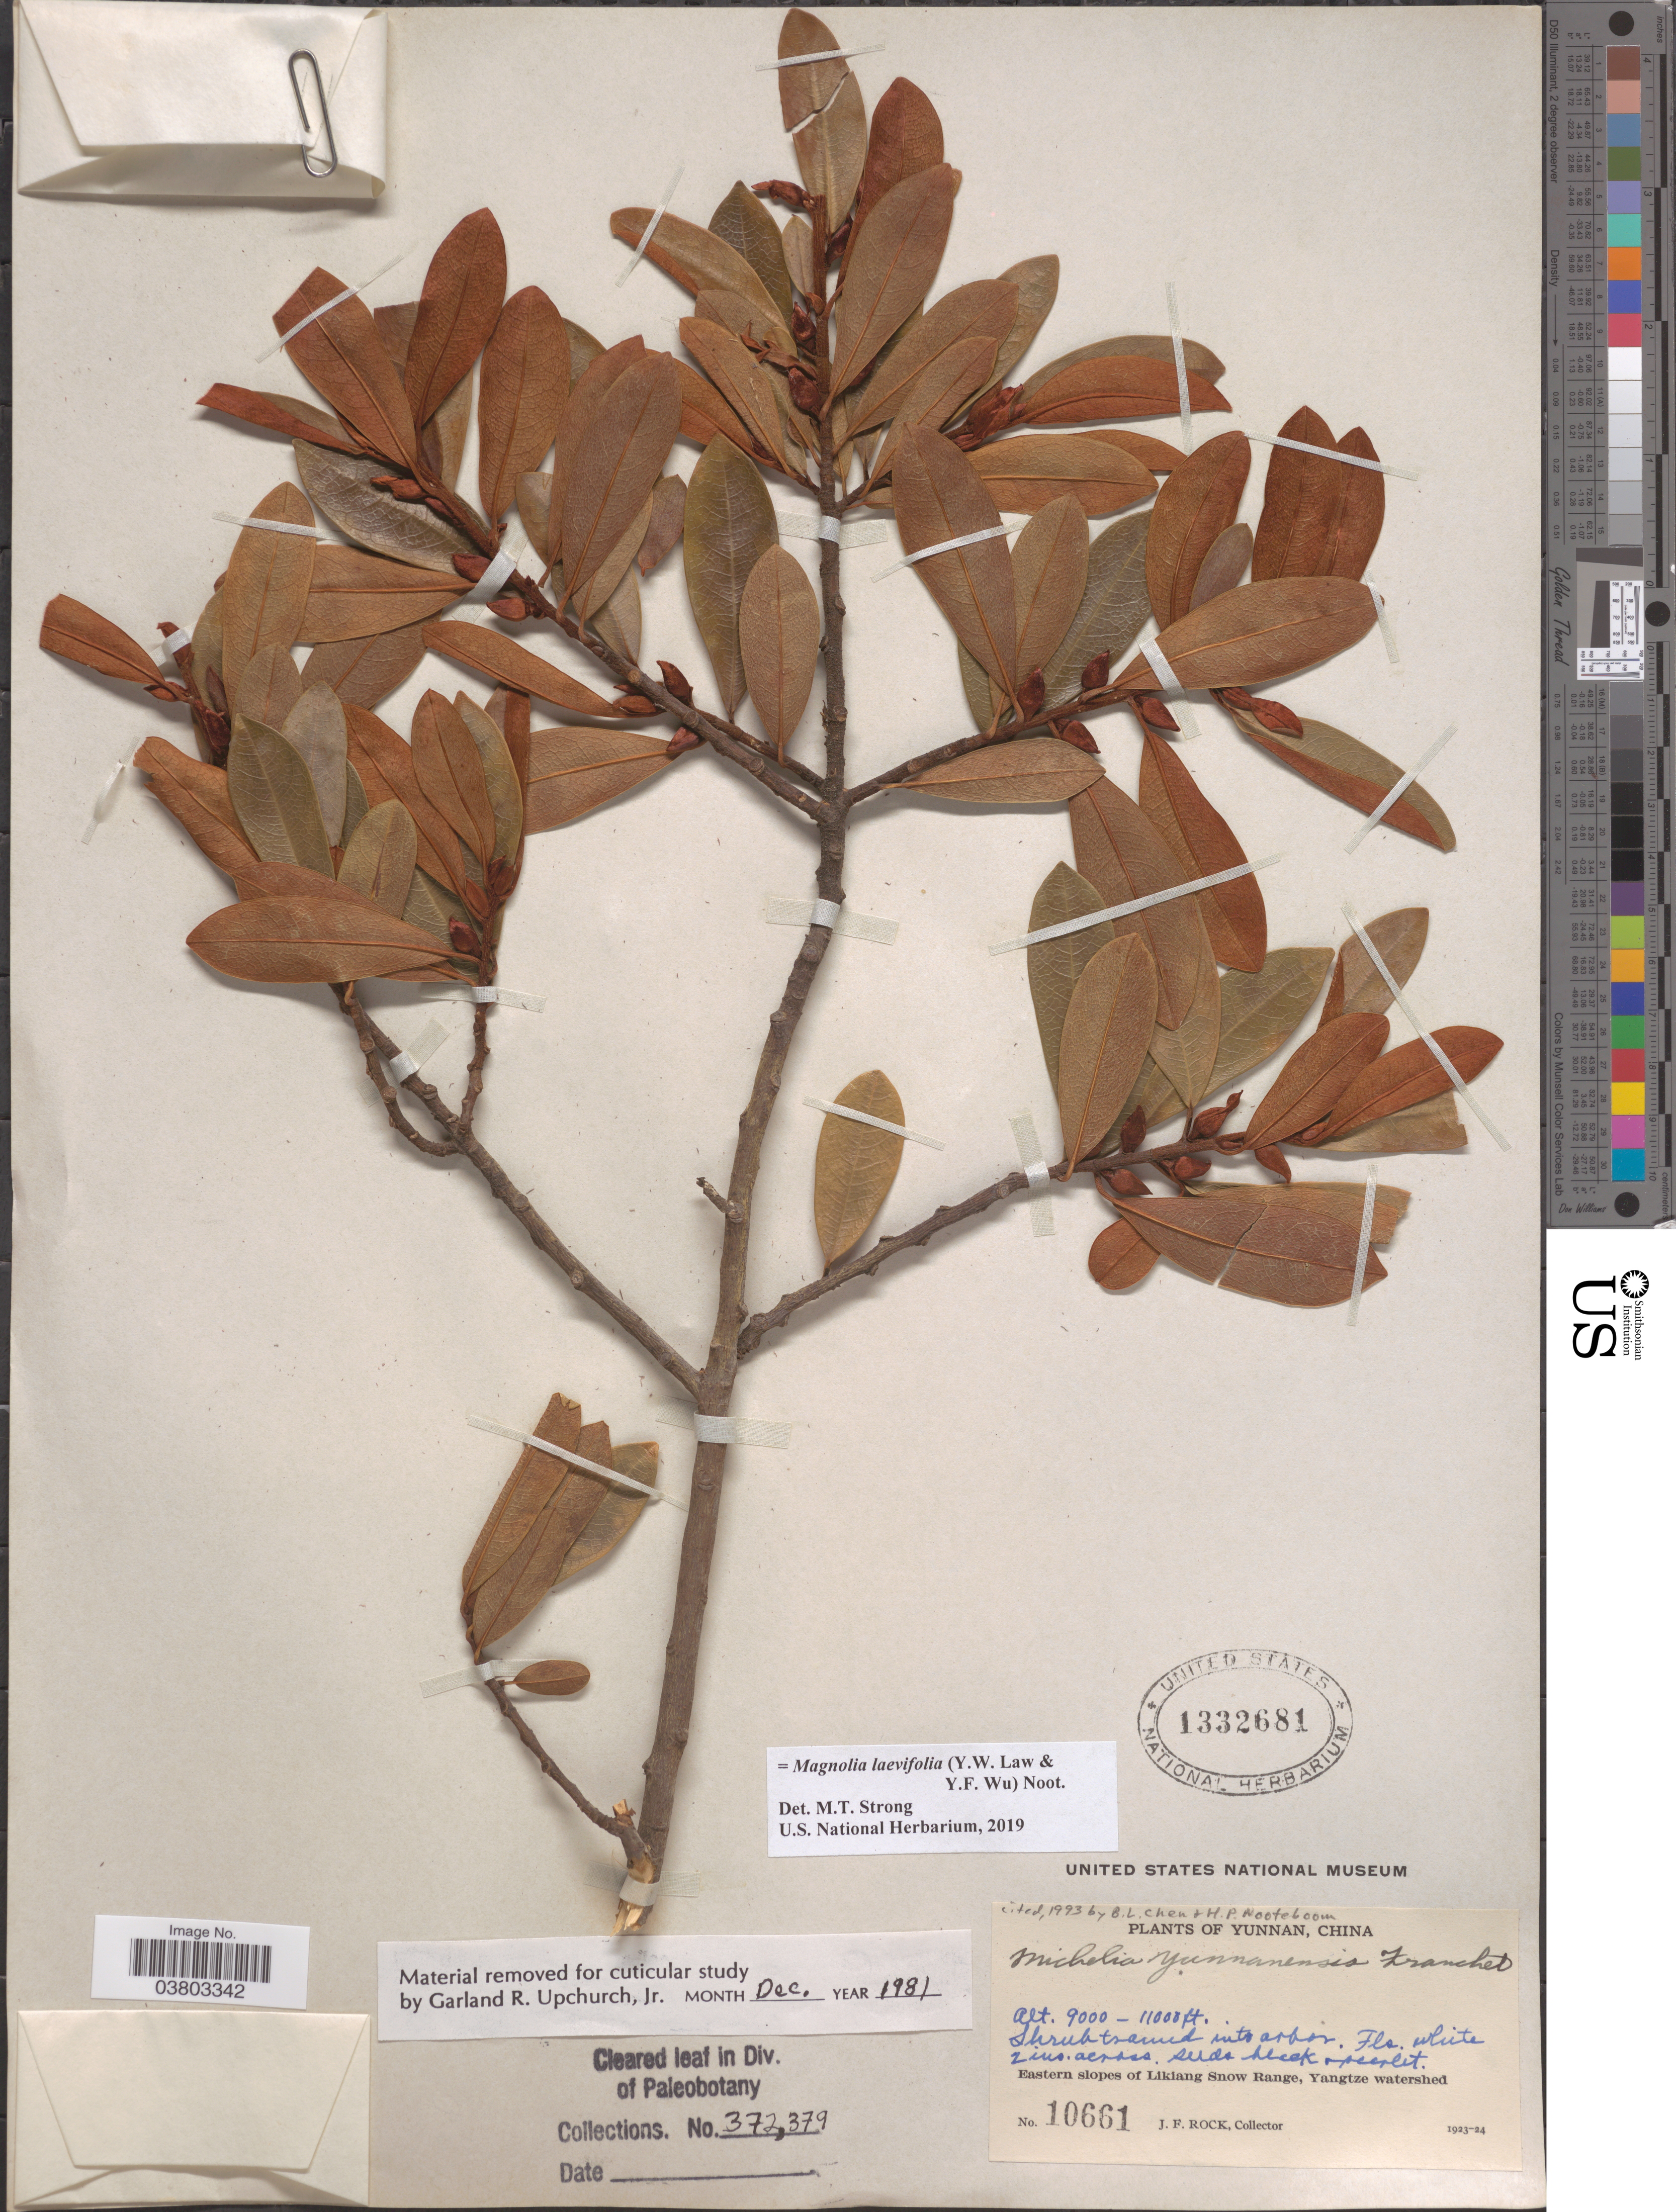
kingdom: Plantae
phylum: Tracheophyta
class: Magnoliopsida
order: Magnoliales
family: Magnoliaceae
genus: Magnolia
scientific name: Magnolia laevifolia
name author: (Y.W. Law & Y.F. Wu) Noot.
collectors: J. Rock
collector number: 10661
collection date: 1923/1924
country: China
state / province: Yunnan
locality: Eastern slopes of Likiang Snow Range, Yangtze watershed.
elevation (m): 2743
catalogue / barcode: US 1332681